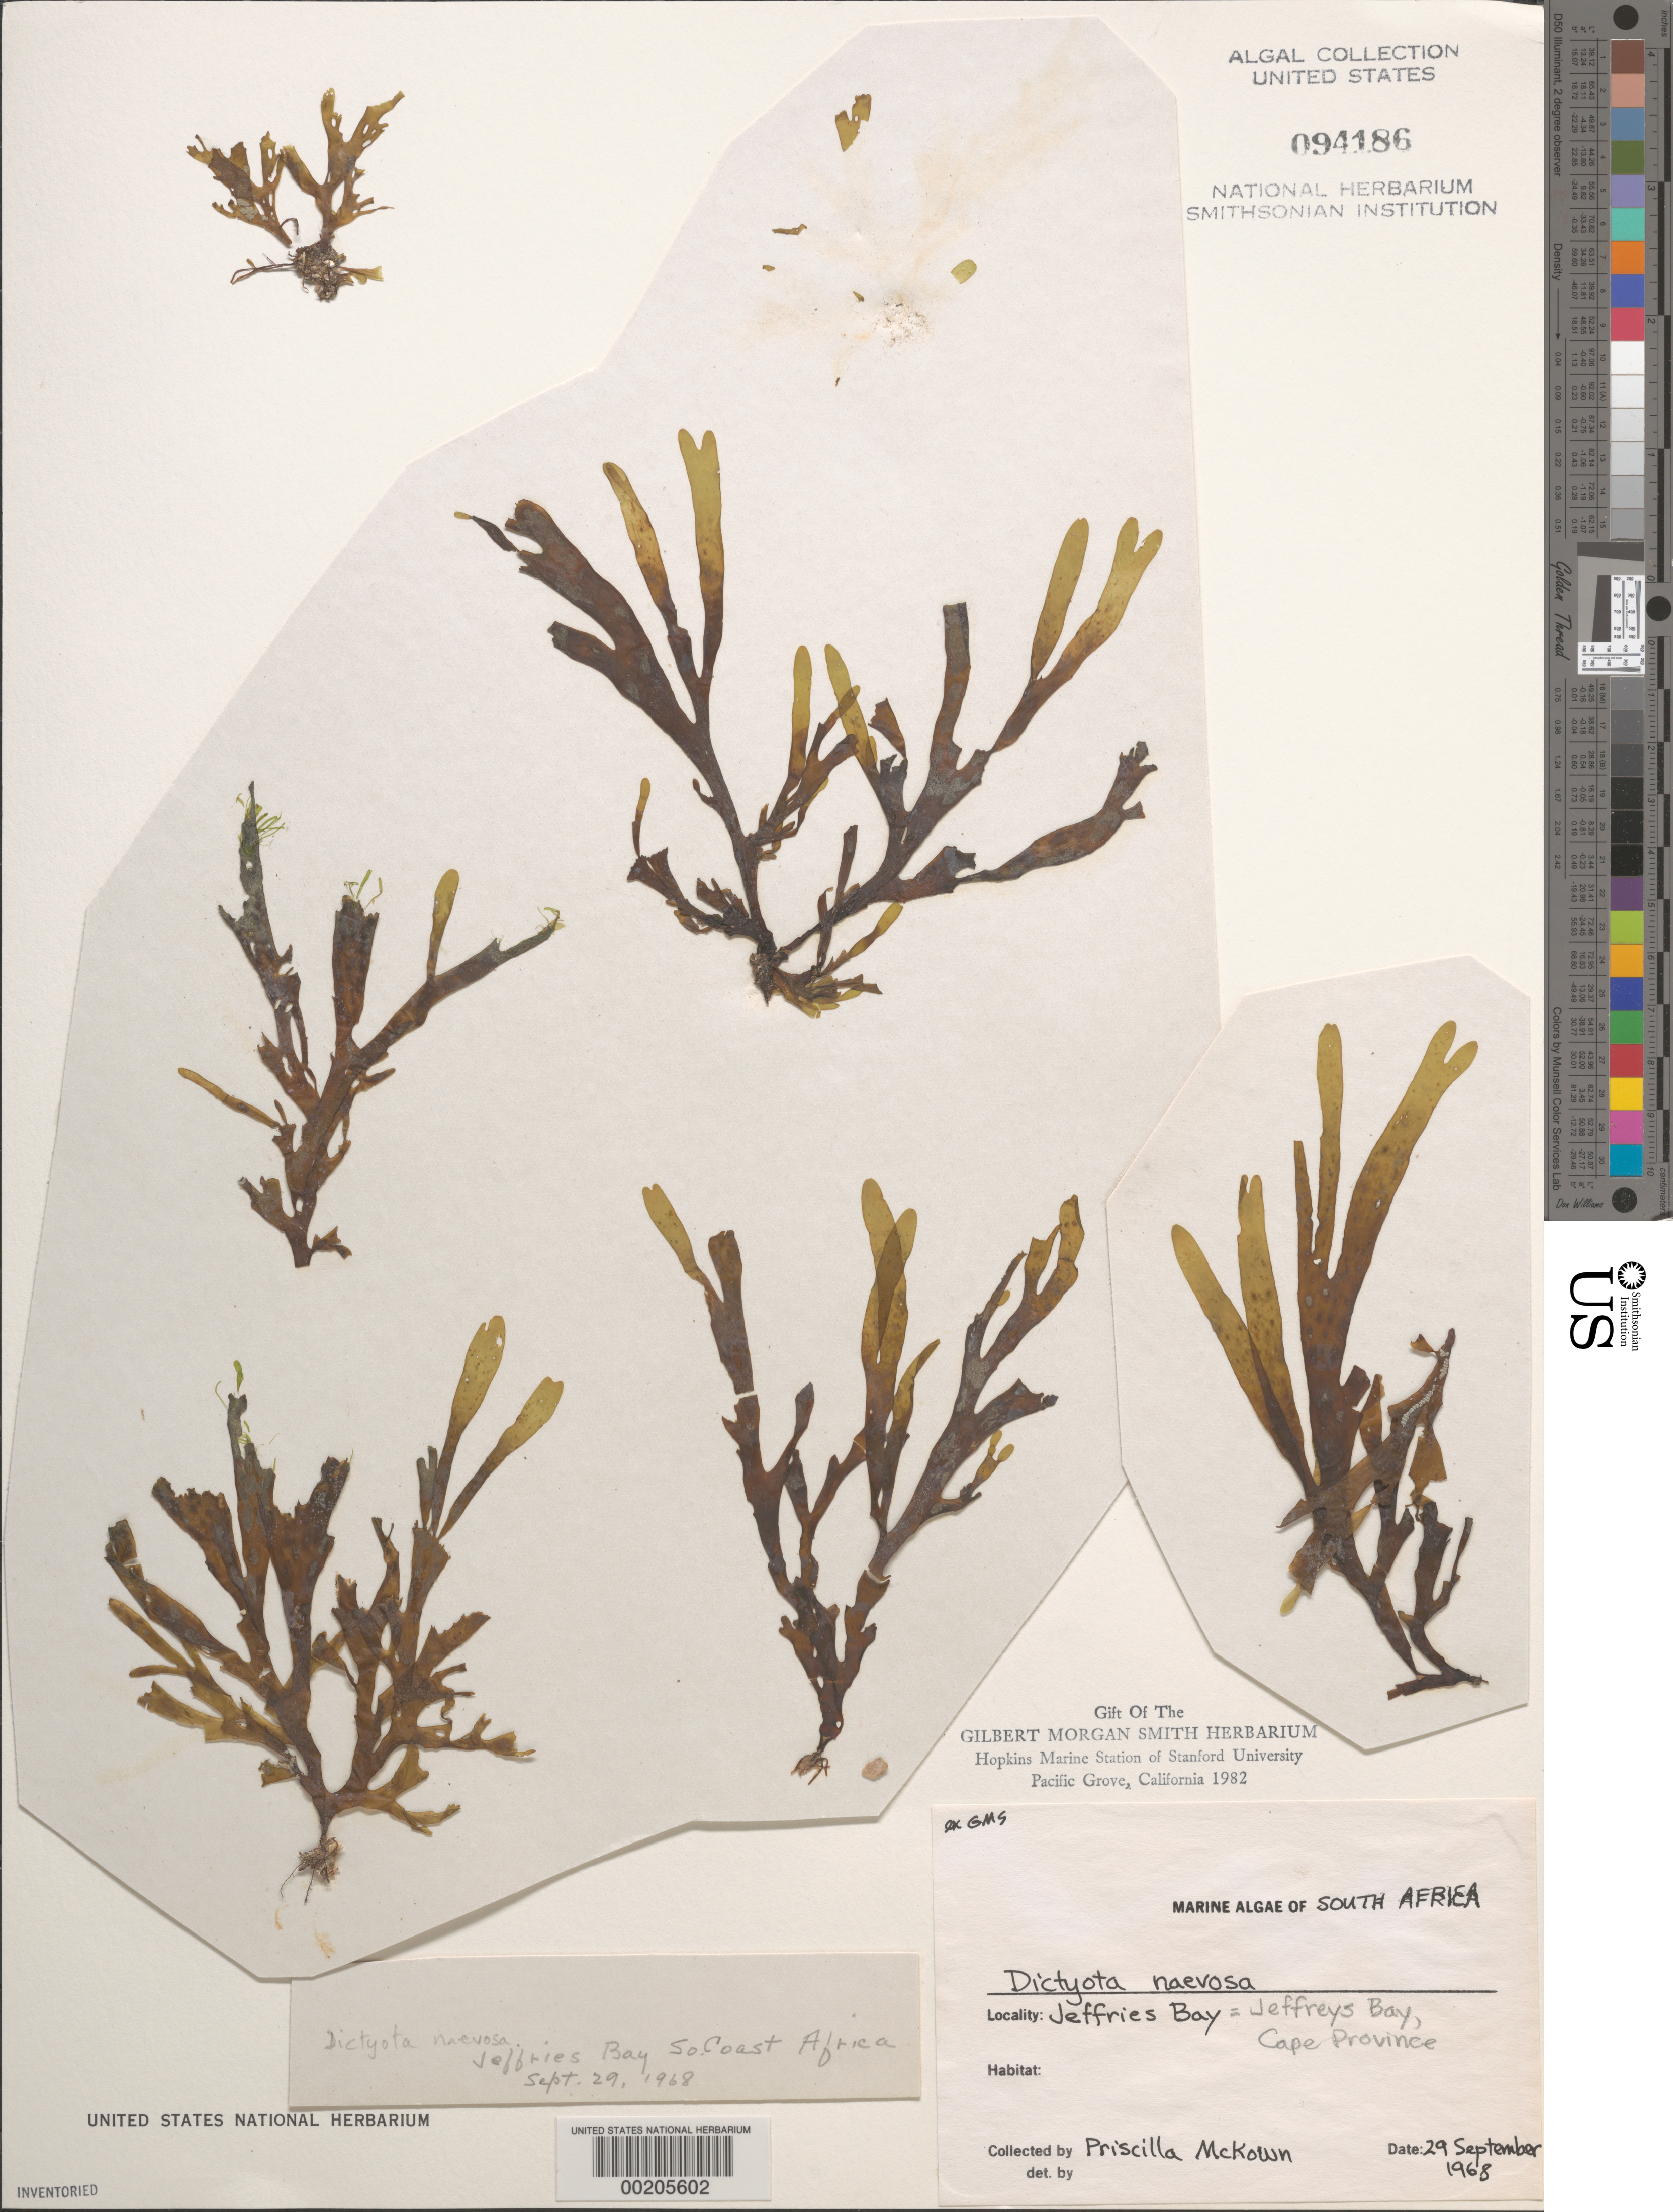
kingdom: Chromista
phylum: Ochrophyta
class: Phaeophyceae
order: Dictyotales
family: Dictyotaceae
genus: Dictyota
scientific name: Dictyota naevosa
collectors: P. McKown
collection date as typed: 29 Sep 1968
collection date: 1968-09-29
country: South Africa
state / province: Eastern Cape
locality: Jeffreys bay (jeffries bay)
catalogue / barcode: US 94186